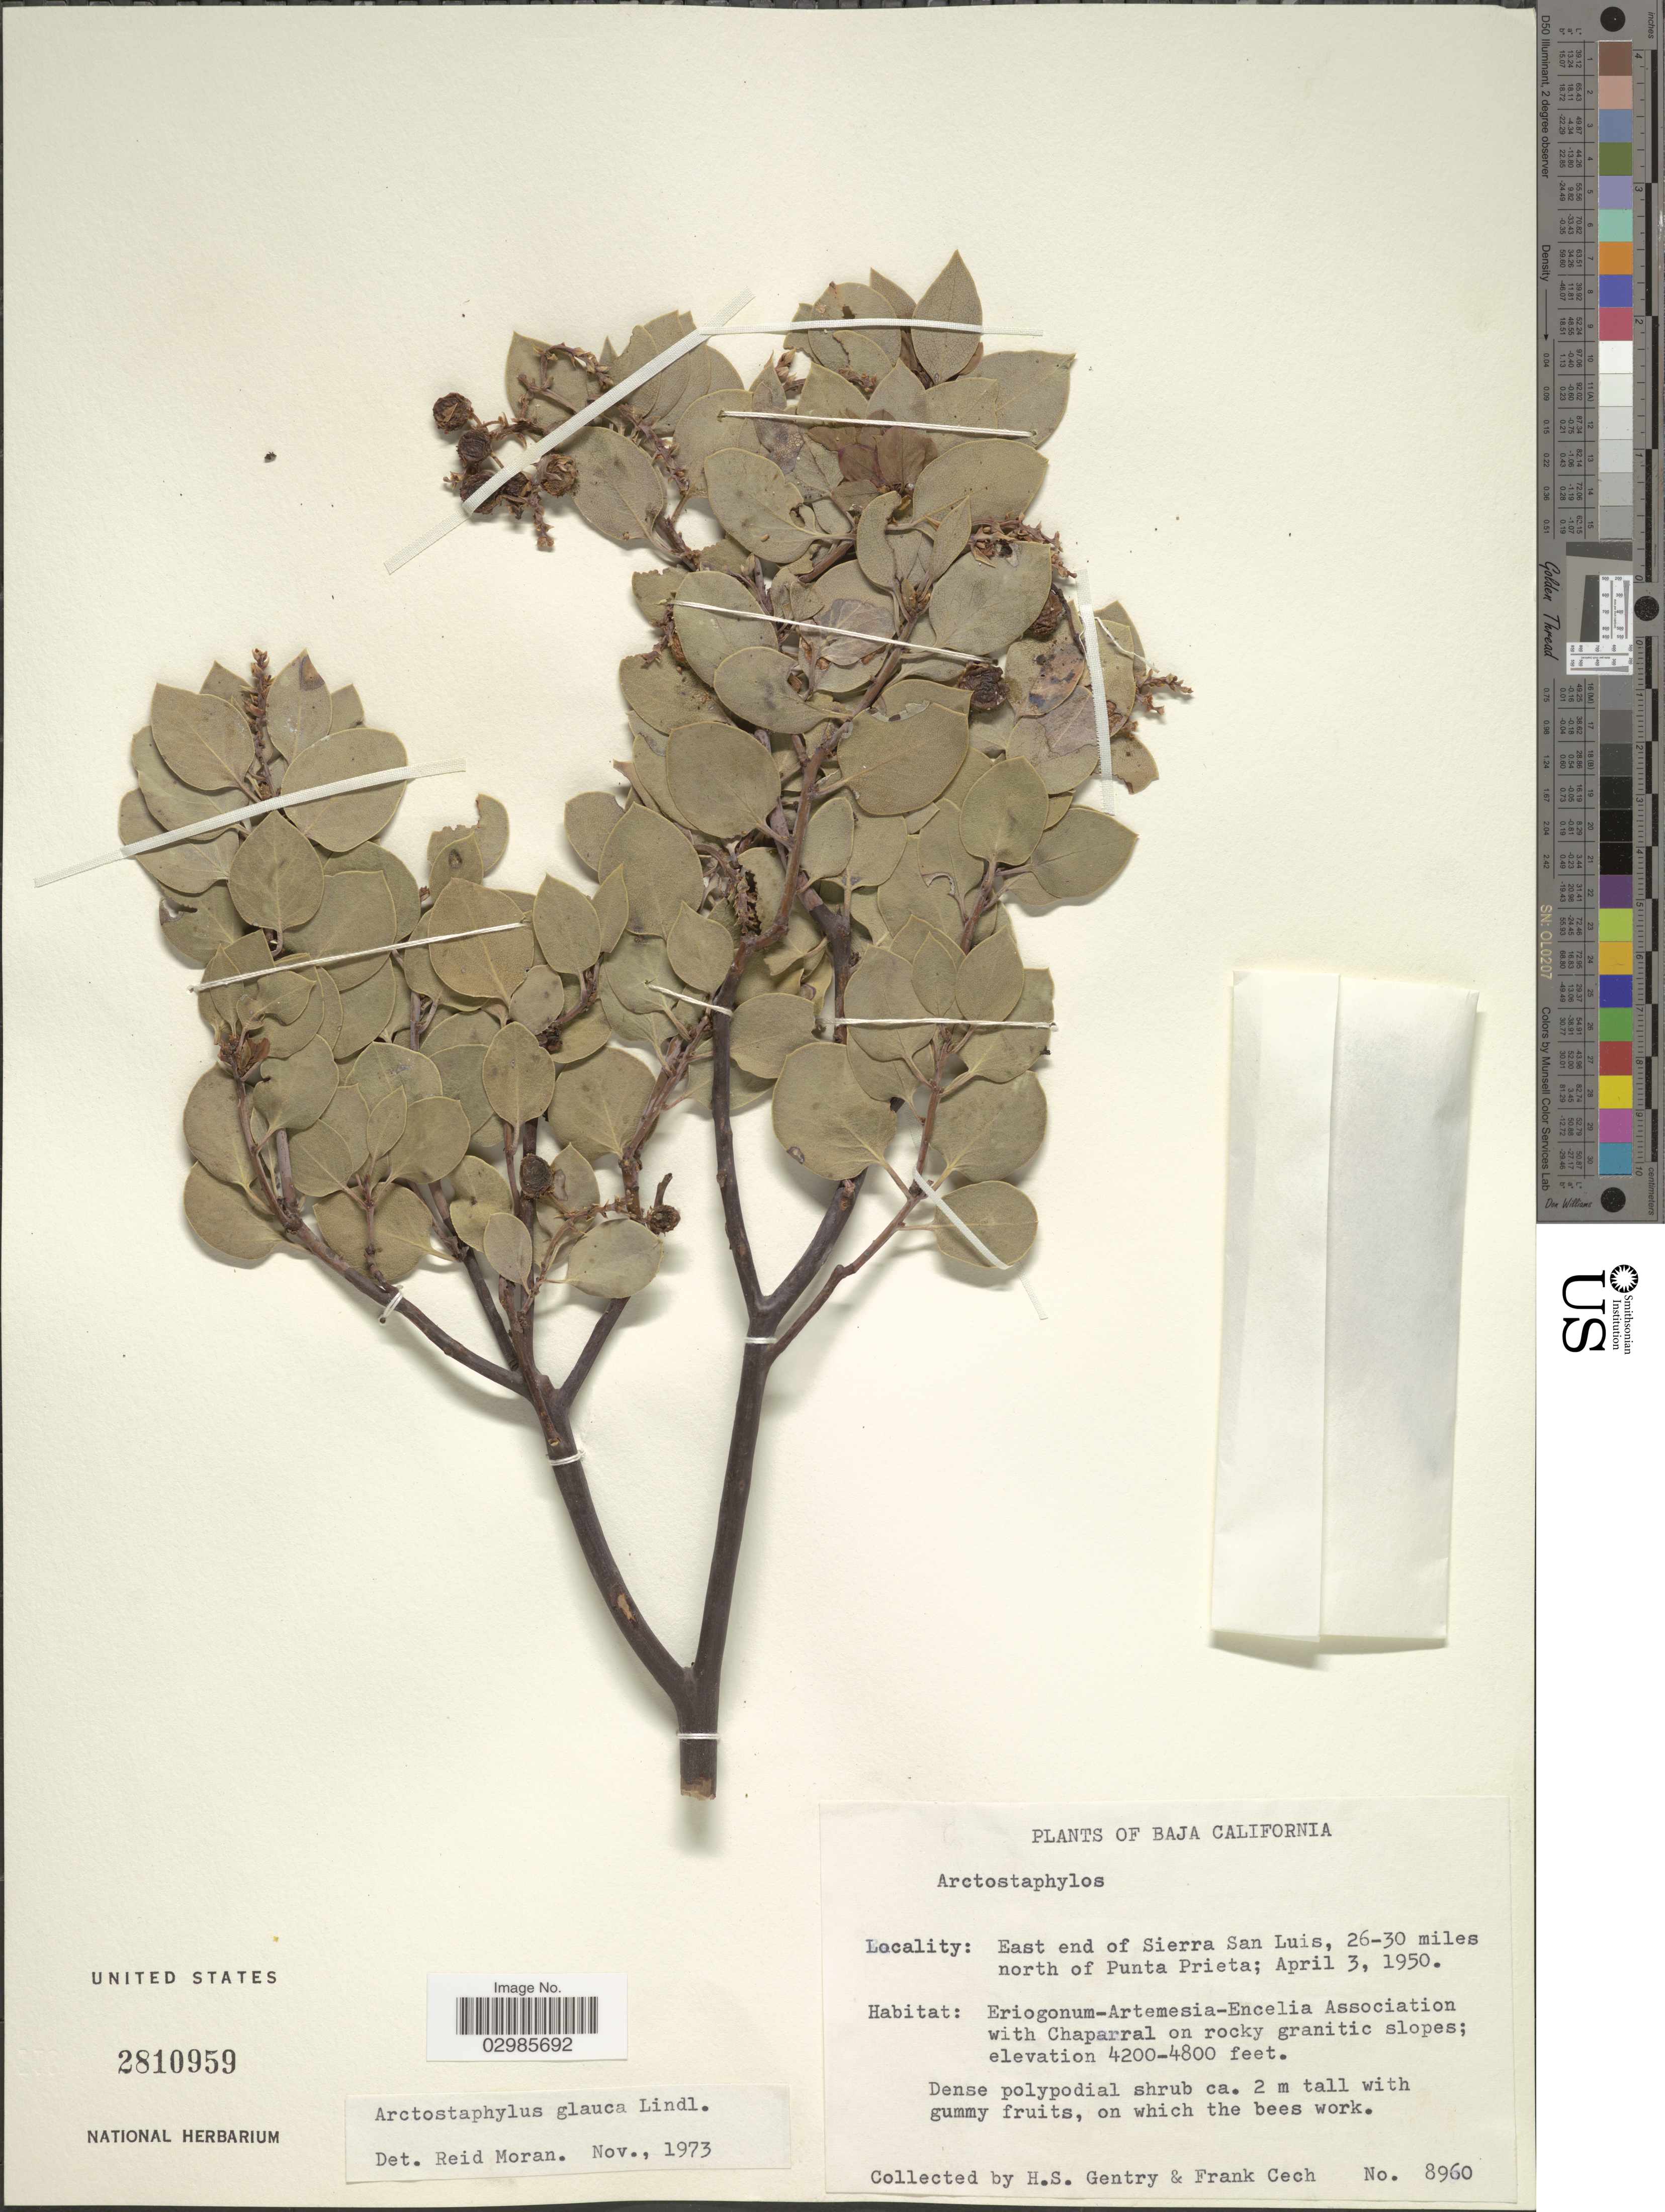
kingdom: Plantae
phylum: Tracheophyta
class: Magnoliopsida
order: Ericales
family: Ericaceae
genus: Arctostaphylos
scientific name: Arctostaphylos glauca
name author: Lindl.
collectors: H. S. Gentry & F. Cech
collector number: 8960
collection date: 1950-04-03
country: Mexico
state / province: Baja California Norte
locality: East end of Sierra San Luis, 26-30 miles north of Punta Prieta.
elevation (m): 1280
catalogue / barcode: US 2810959